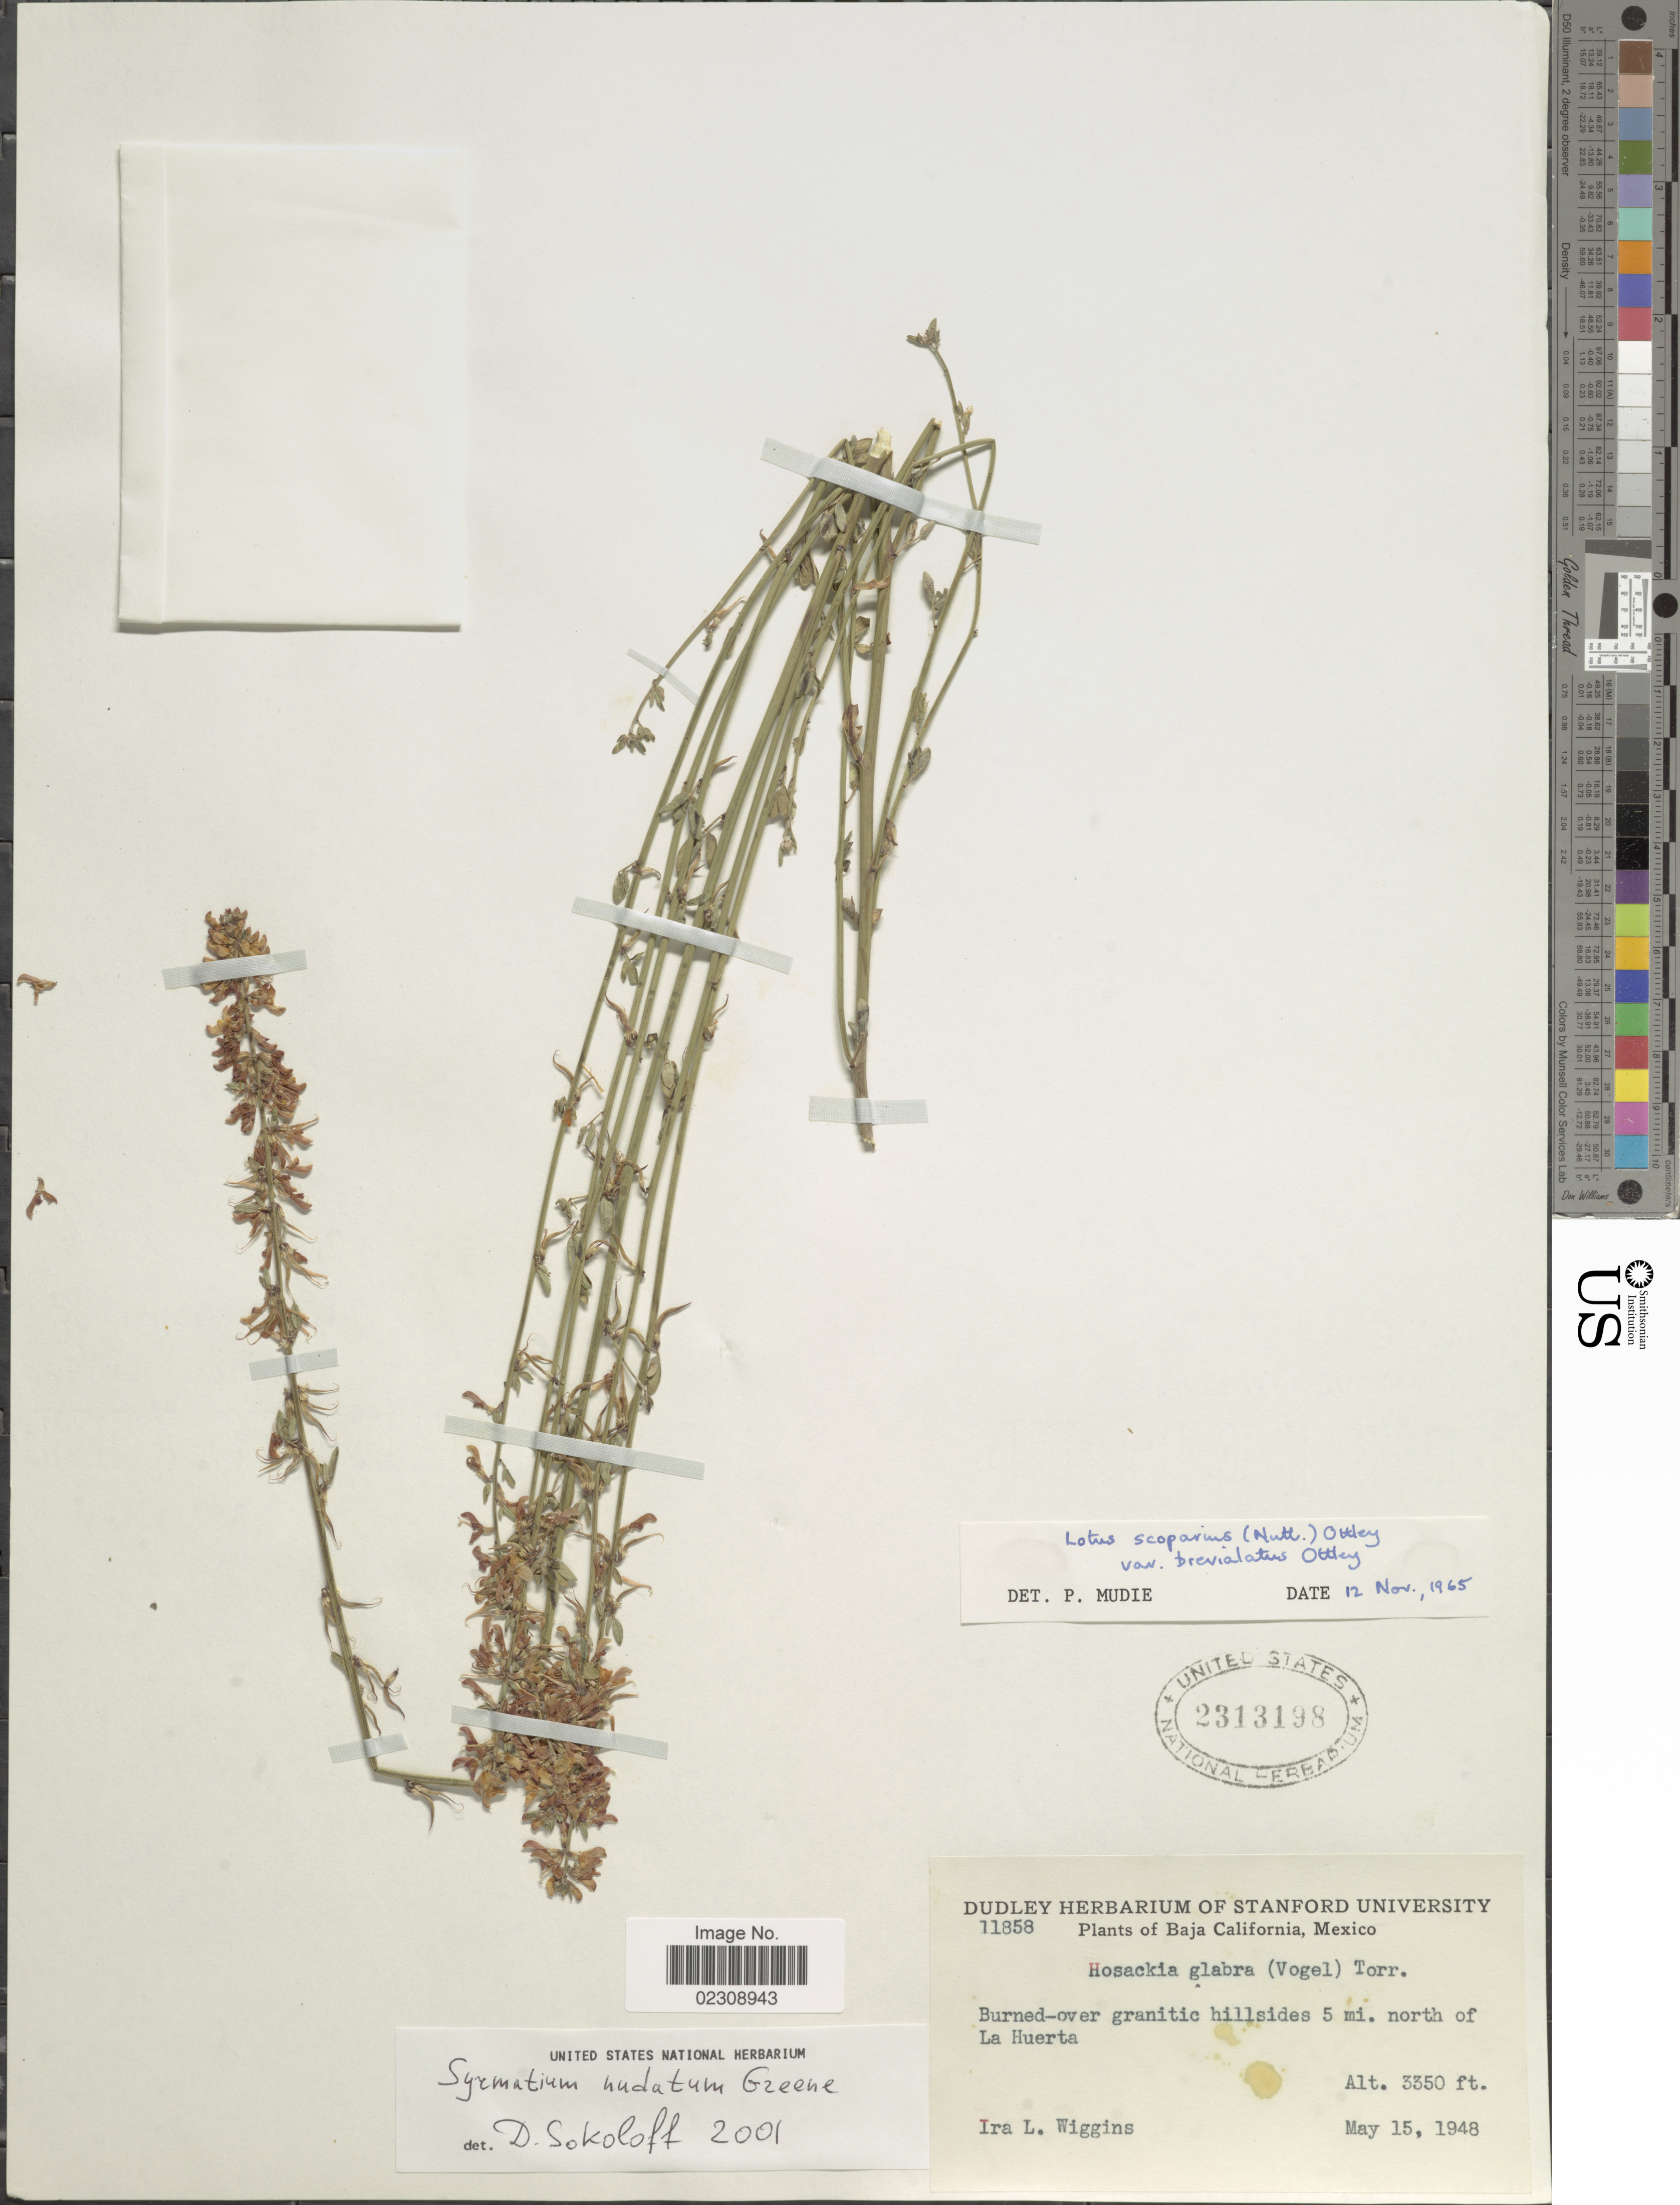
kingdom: Plantae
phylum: Tracheophyta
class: Magnoliopsida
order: Fabales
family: Fabaceae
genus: Syrmatium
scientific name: Syrmatium nudatum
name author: Greene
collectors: I. L. Wiggins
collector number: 11858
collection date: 1948-05-15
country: Mexico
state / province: Baja California Norte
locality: Burned-over granitic hillsides 5 mi. north of La Huerta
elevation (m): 1021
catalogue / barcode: US 2313198